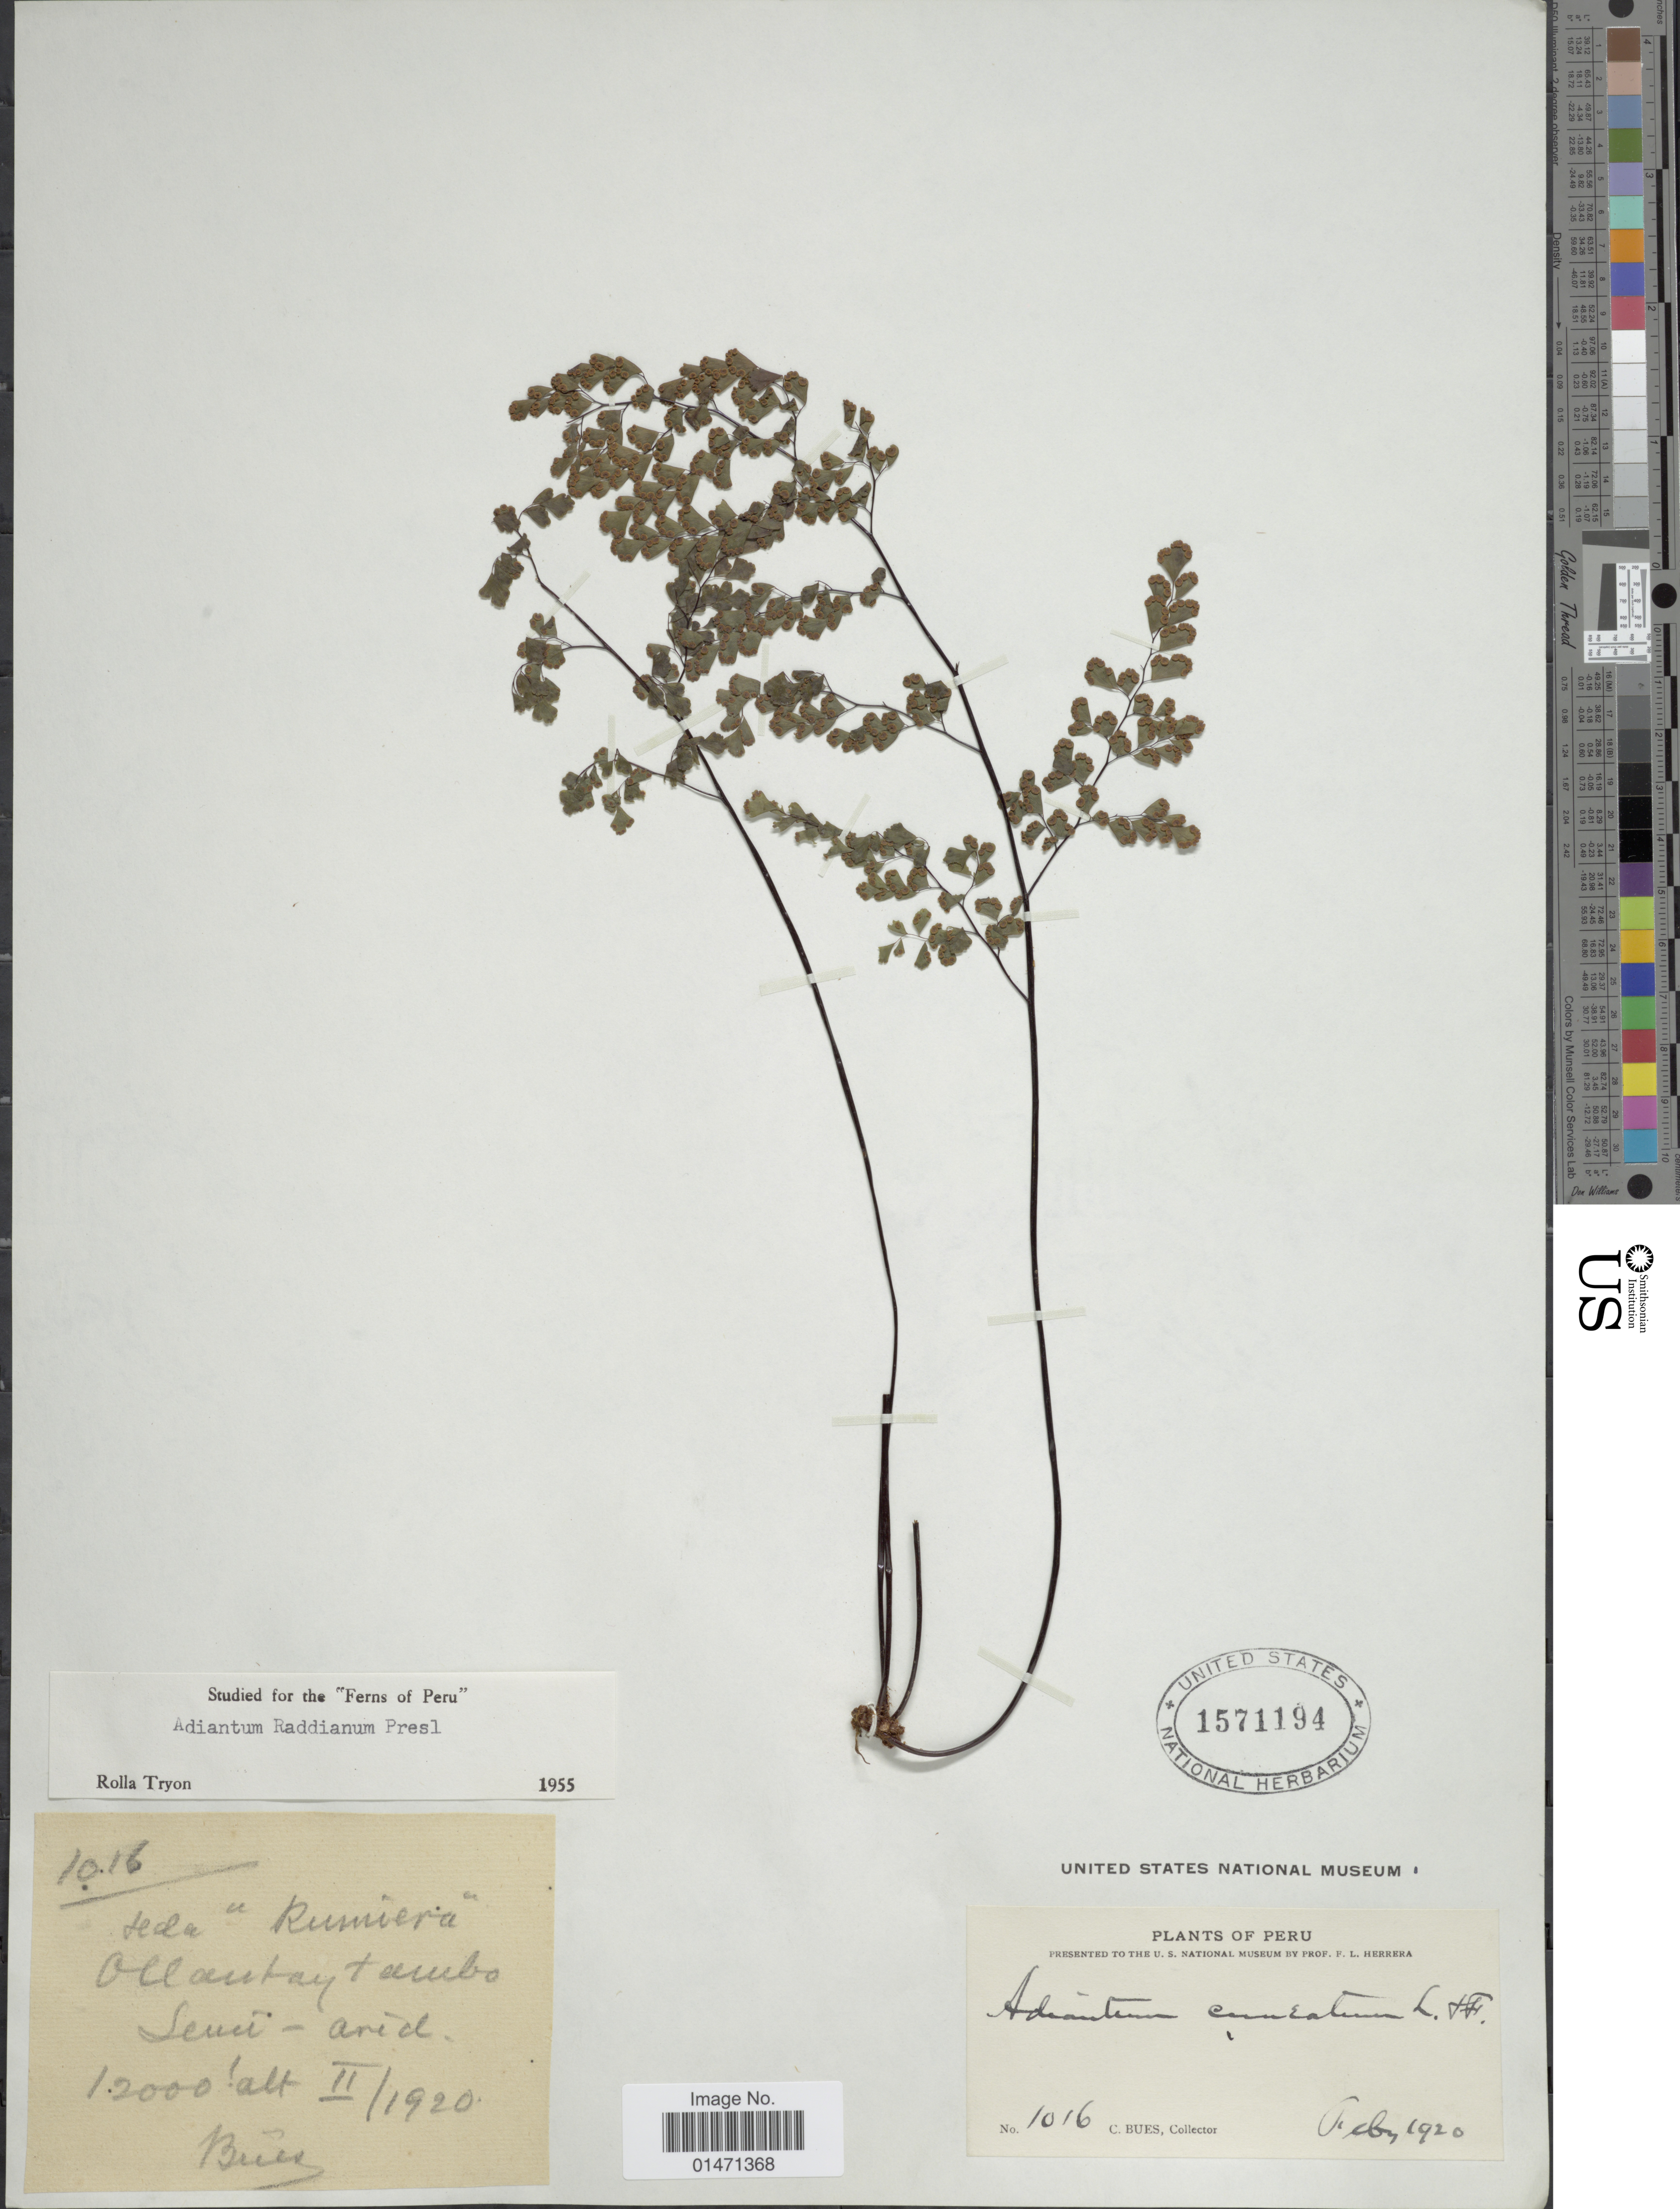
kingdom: Plantae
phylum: Tracheophyta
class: Polypodiopsida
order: Polypodiales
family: Pteridaceae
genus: Adiantum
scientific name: Adiantum raddianum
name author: C. Presl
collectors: C. Bues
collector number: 1016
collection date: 1920-02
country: Peru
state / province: Cusco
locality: Hda Rumiera, Ollantaytambo semi-arid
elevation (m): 3658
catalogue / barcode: US 1571194